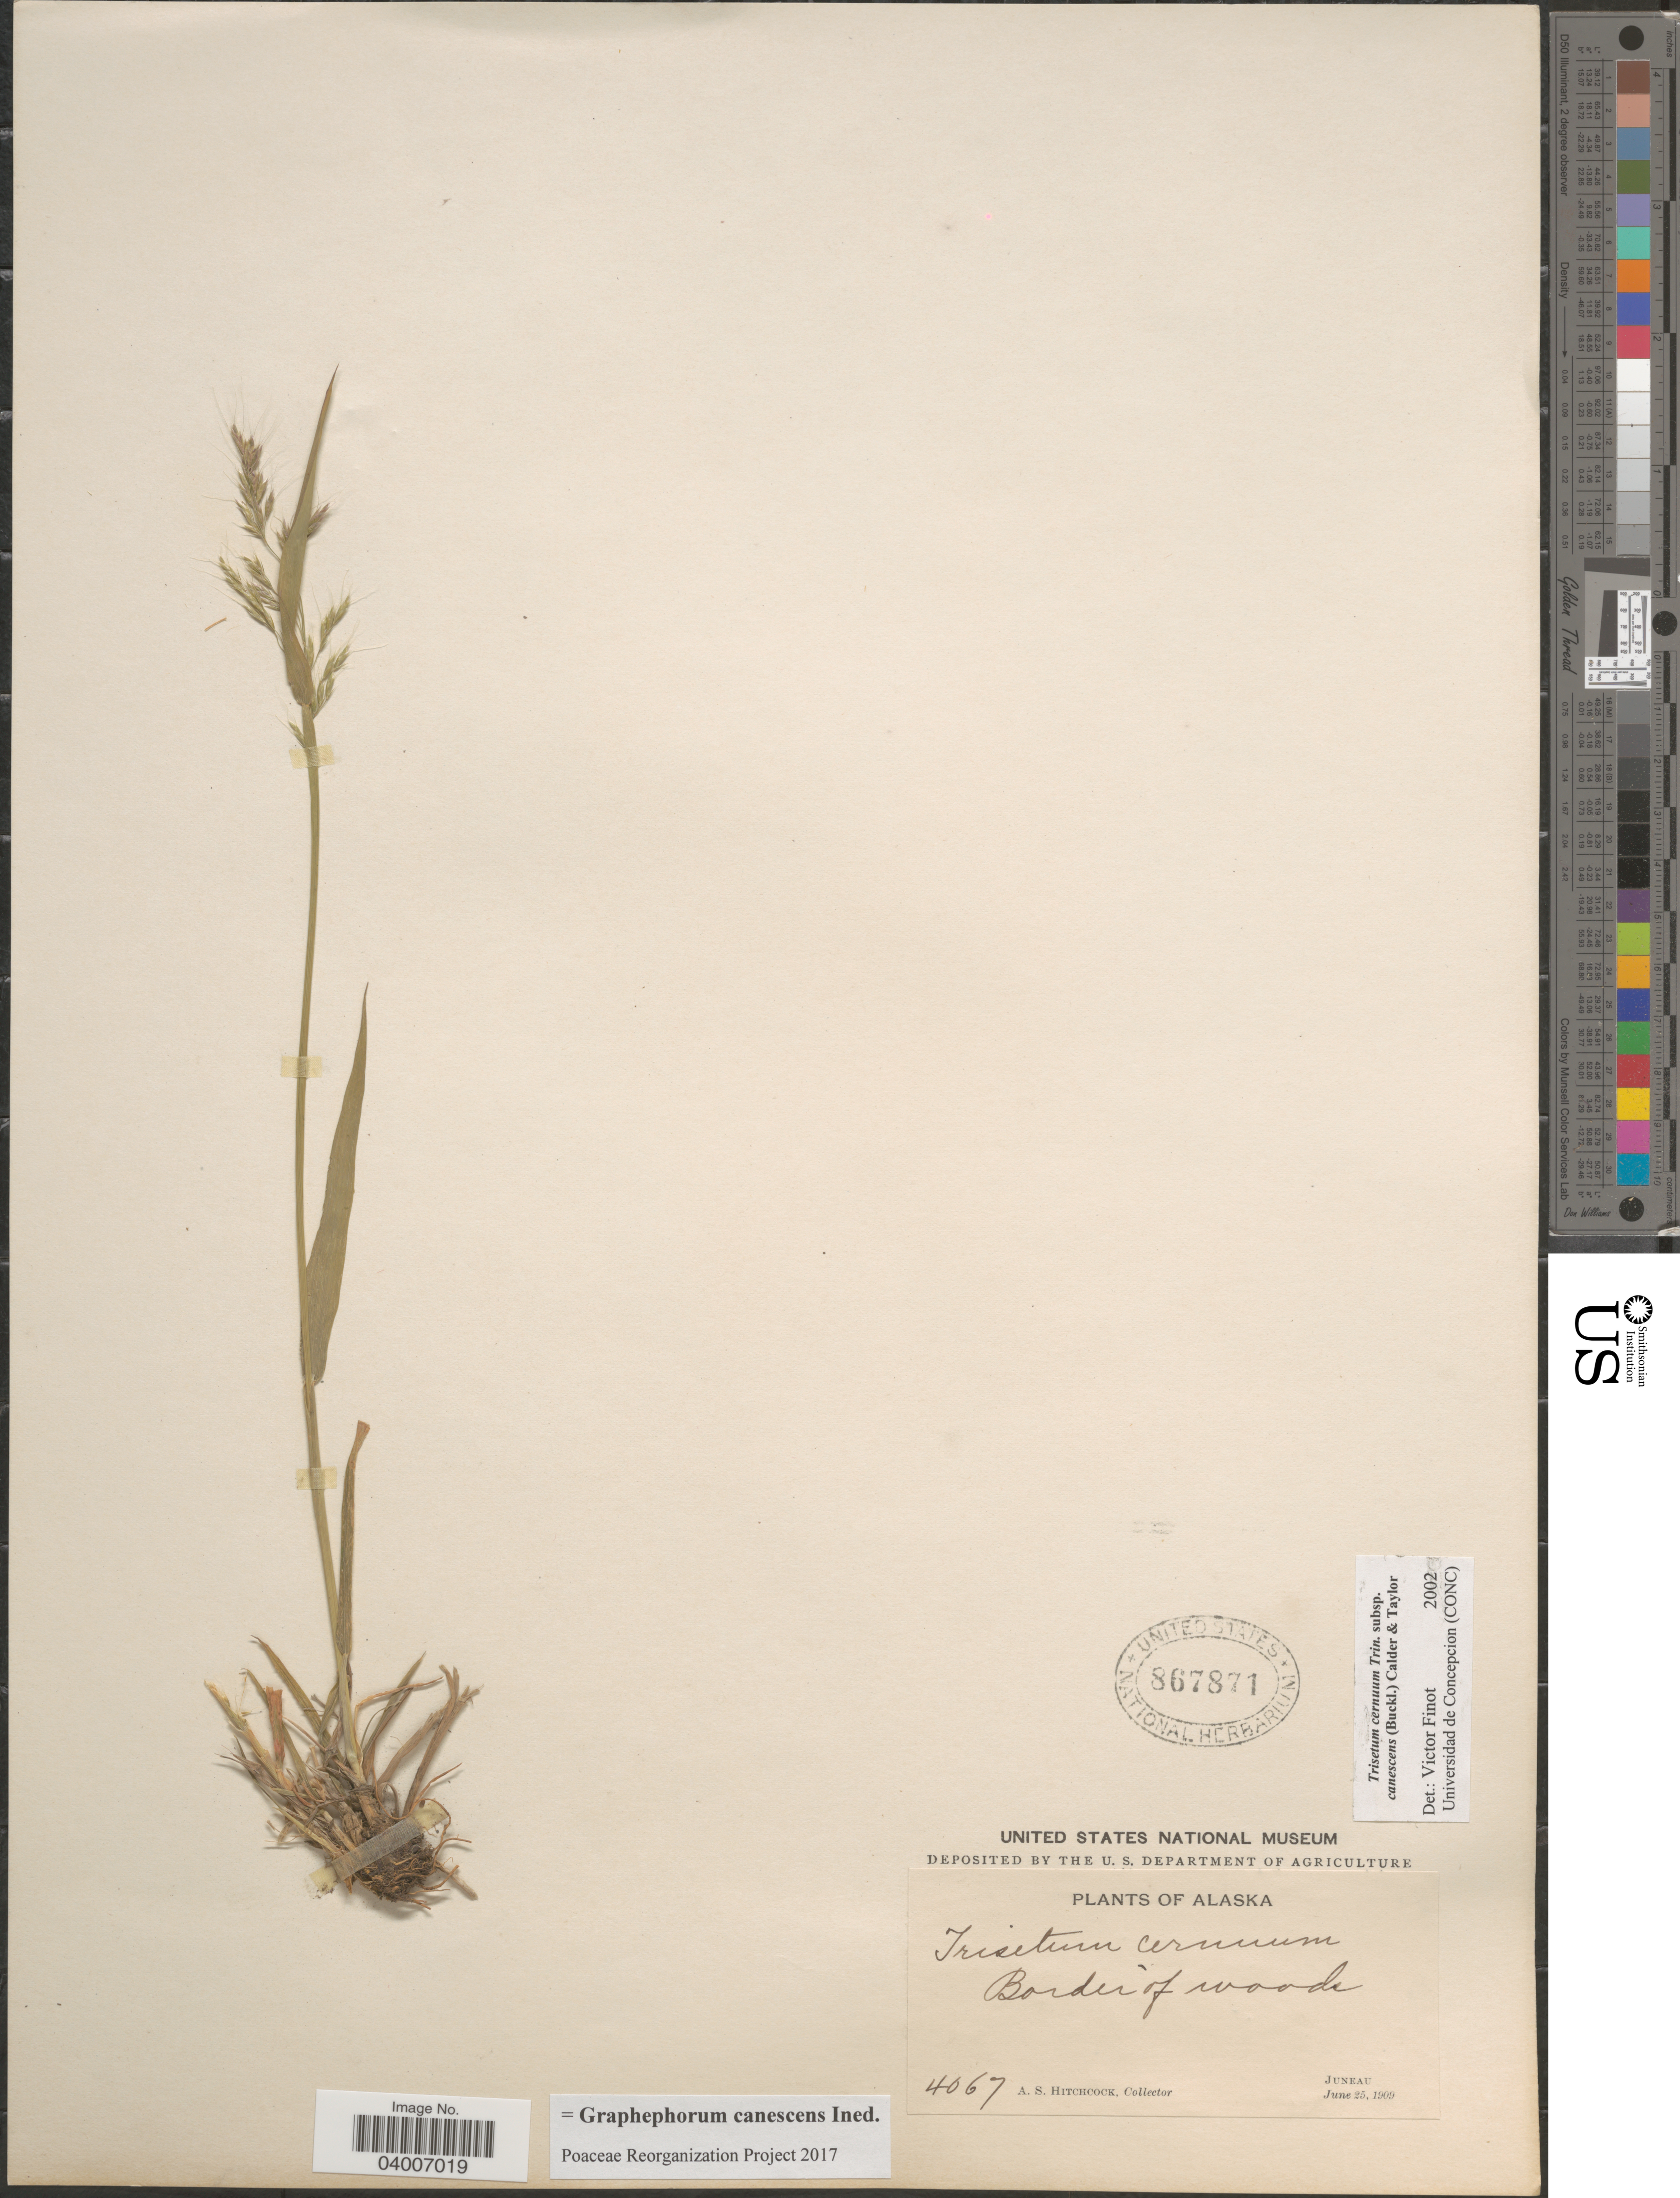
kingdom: Plantae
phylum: Tracheophyta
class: Liliopsida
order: Poales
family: Poaceae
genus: Graphephorum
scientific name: Graphephorum canescens ined.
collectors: A. S. Hitchcock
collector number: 4067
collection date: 1909-06-25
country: United States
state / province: Alaska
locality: Border of woods. Juneau.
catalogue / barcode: US 867871